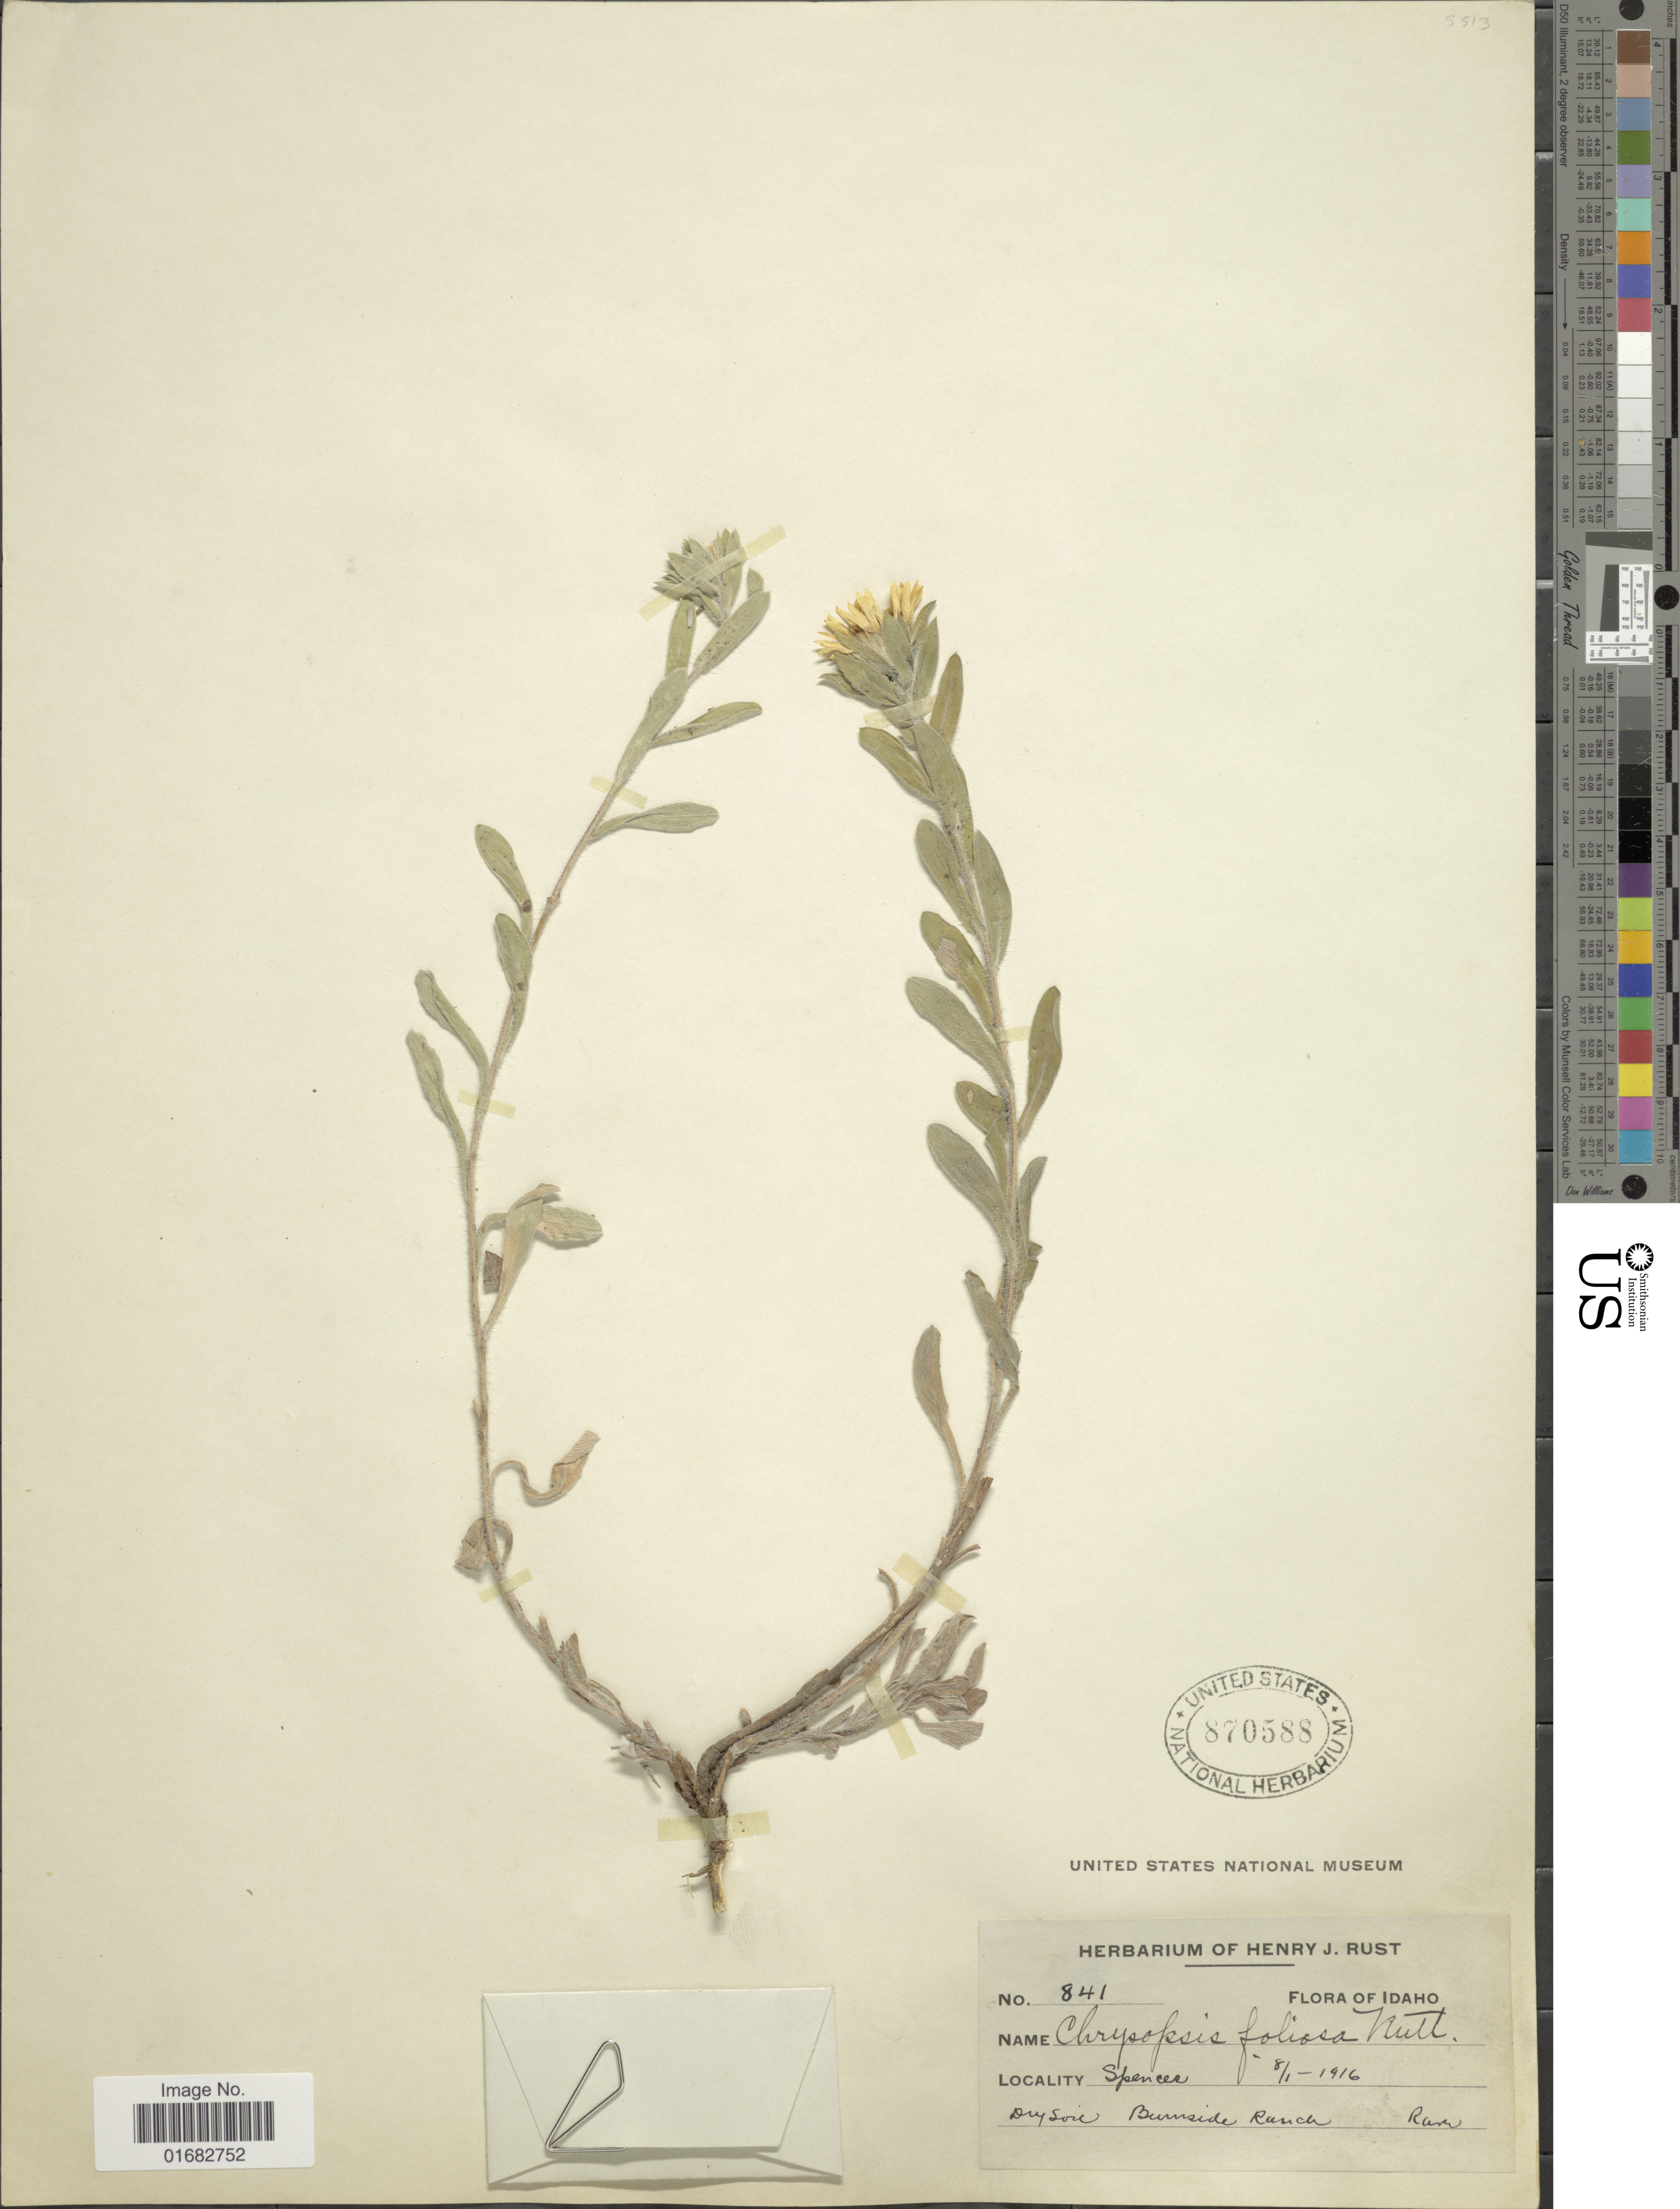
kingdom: Plantae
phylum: Tracheophyta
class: Magnoliopsida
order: Asterales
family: Asteraceae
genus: Heterotheca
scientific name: Heterotheca villosa var. foliosa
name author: (Nutt.) V.L. Harms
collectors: -- Spencer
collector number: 841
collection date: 1916-08-01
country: United States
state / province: Idaho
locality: Burnside Ranch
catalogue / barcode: US 870588